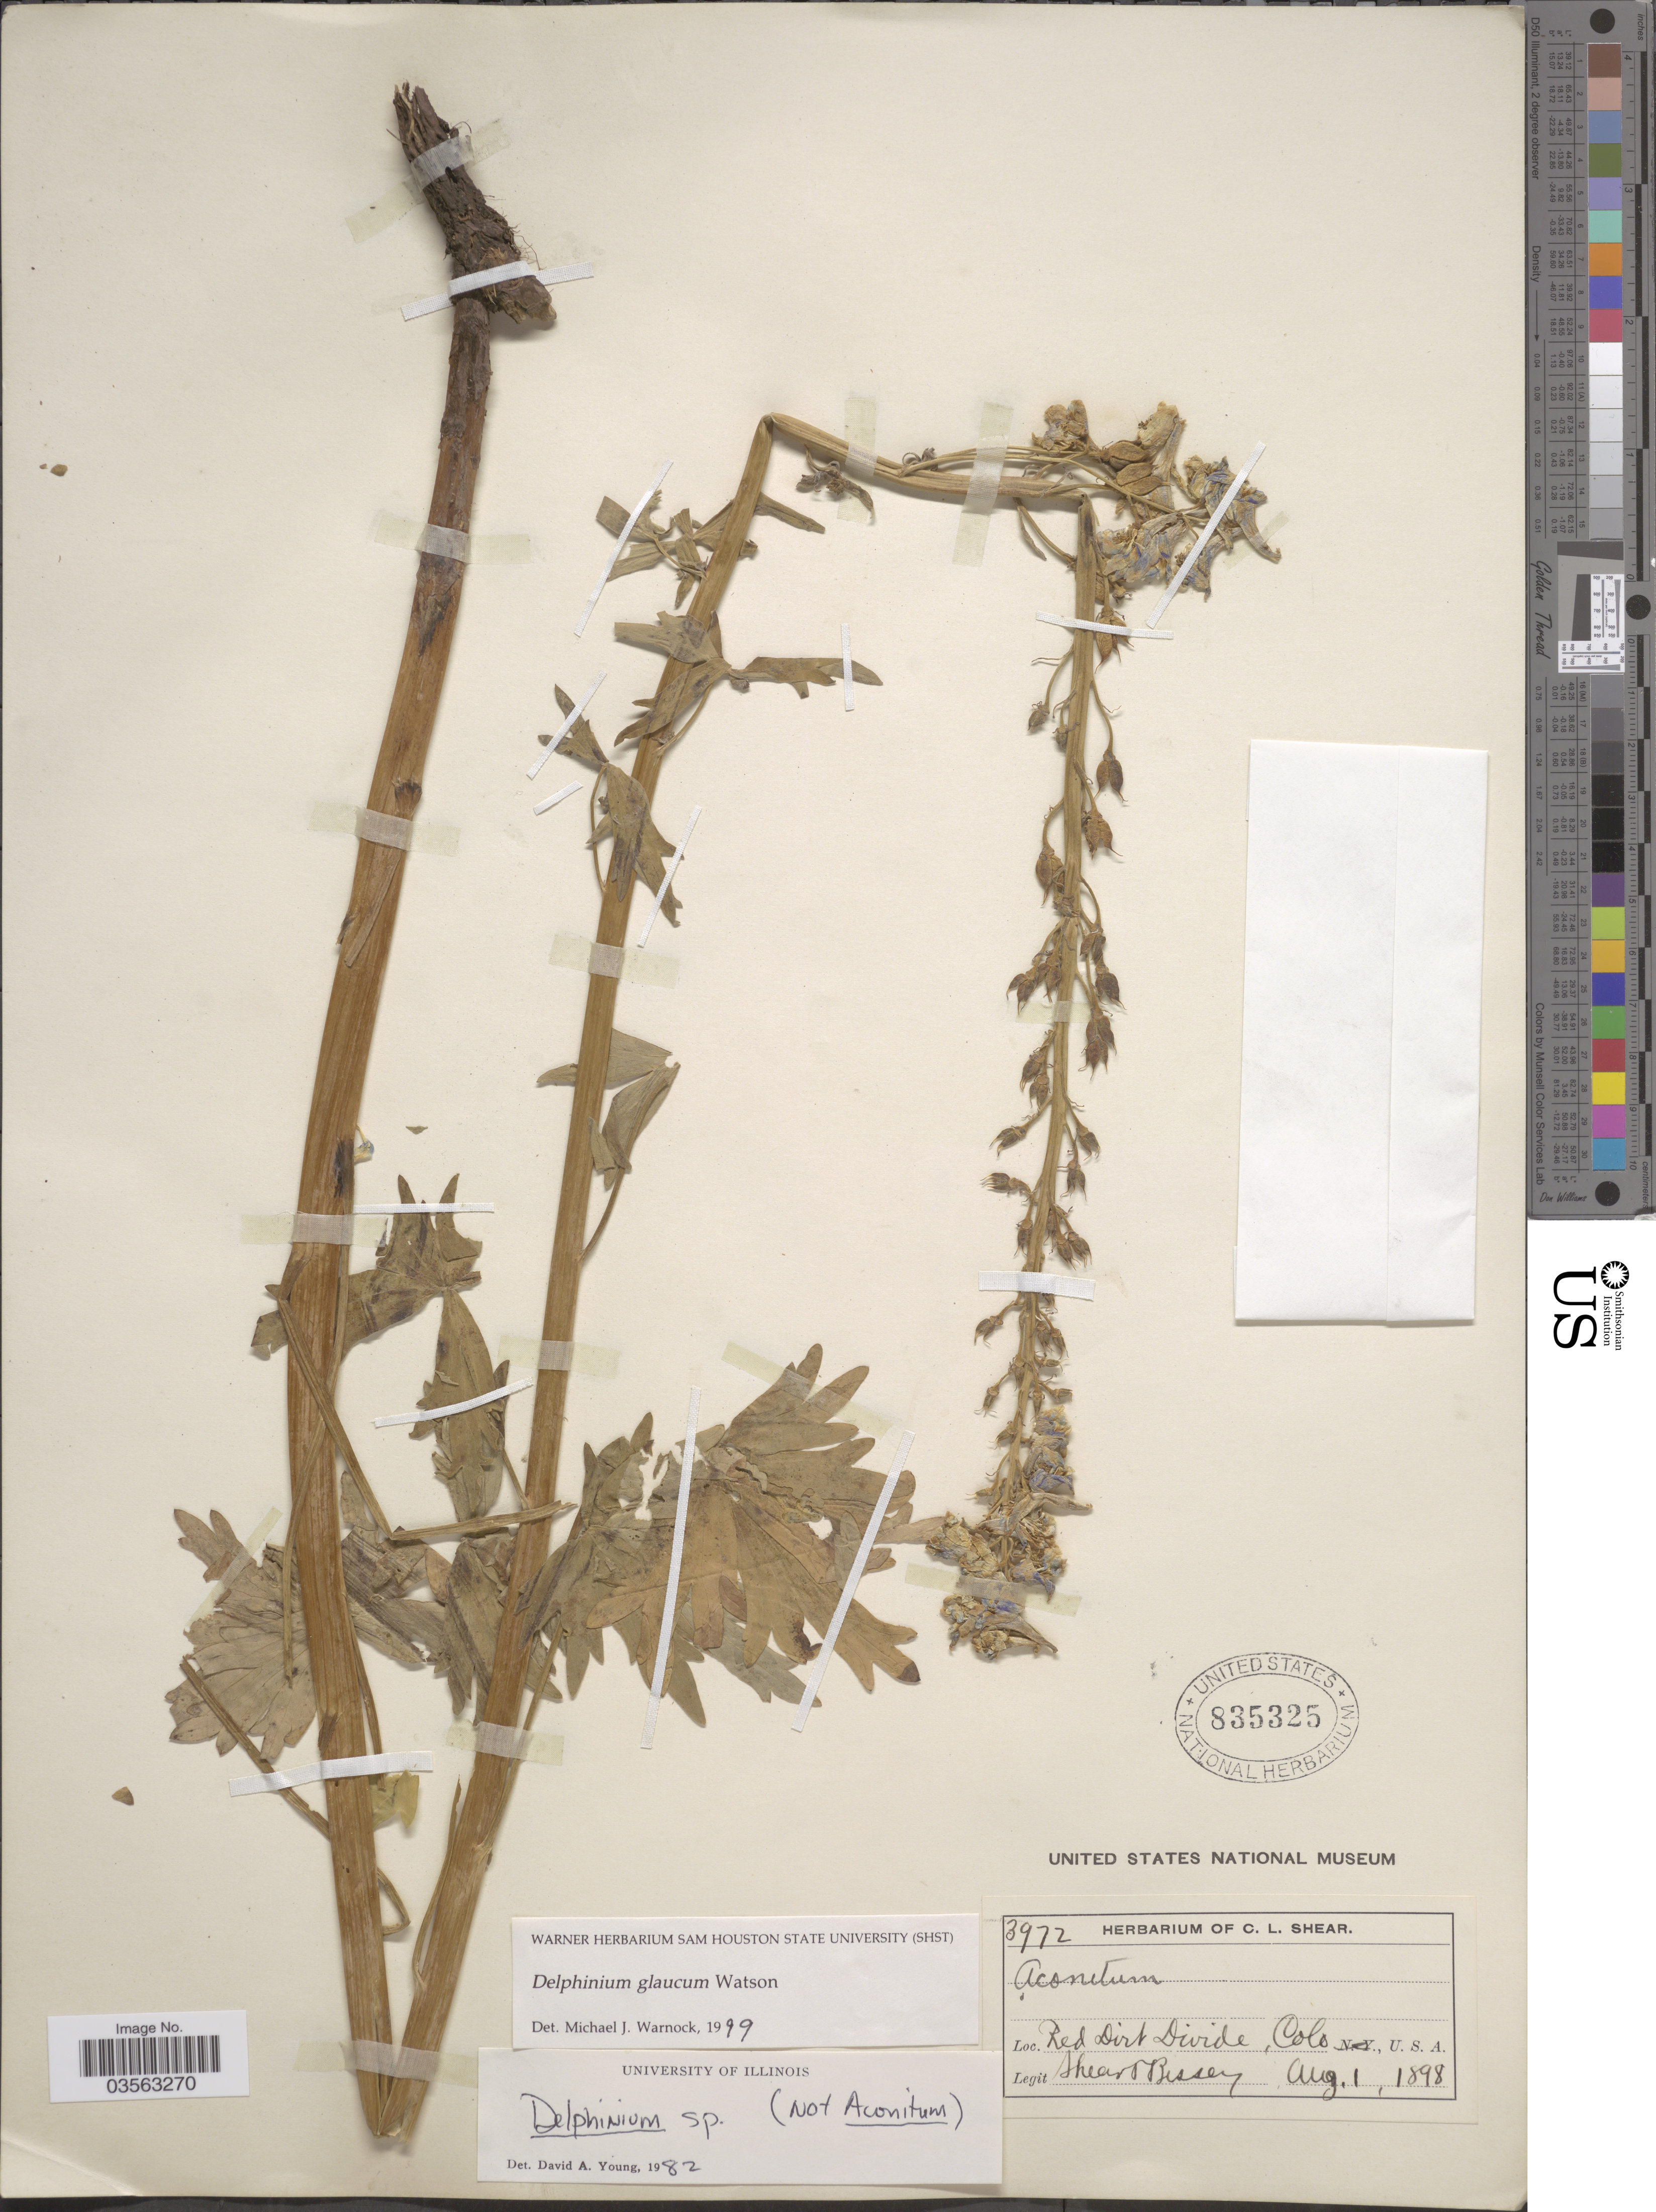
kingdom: Plantae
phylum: Tracheophyta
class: Magnoliopsida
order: Ranunculales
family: Ranunculaceae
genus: Delphinium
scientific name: Delphinium glaucum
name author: S. Watson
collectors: C. L. Shear & -. Bessey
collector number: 3972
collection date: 1898-08-01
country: United States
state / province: Colorado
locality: Red Dirt Divide. U.S.A.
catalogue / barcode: US 835325